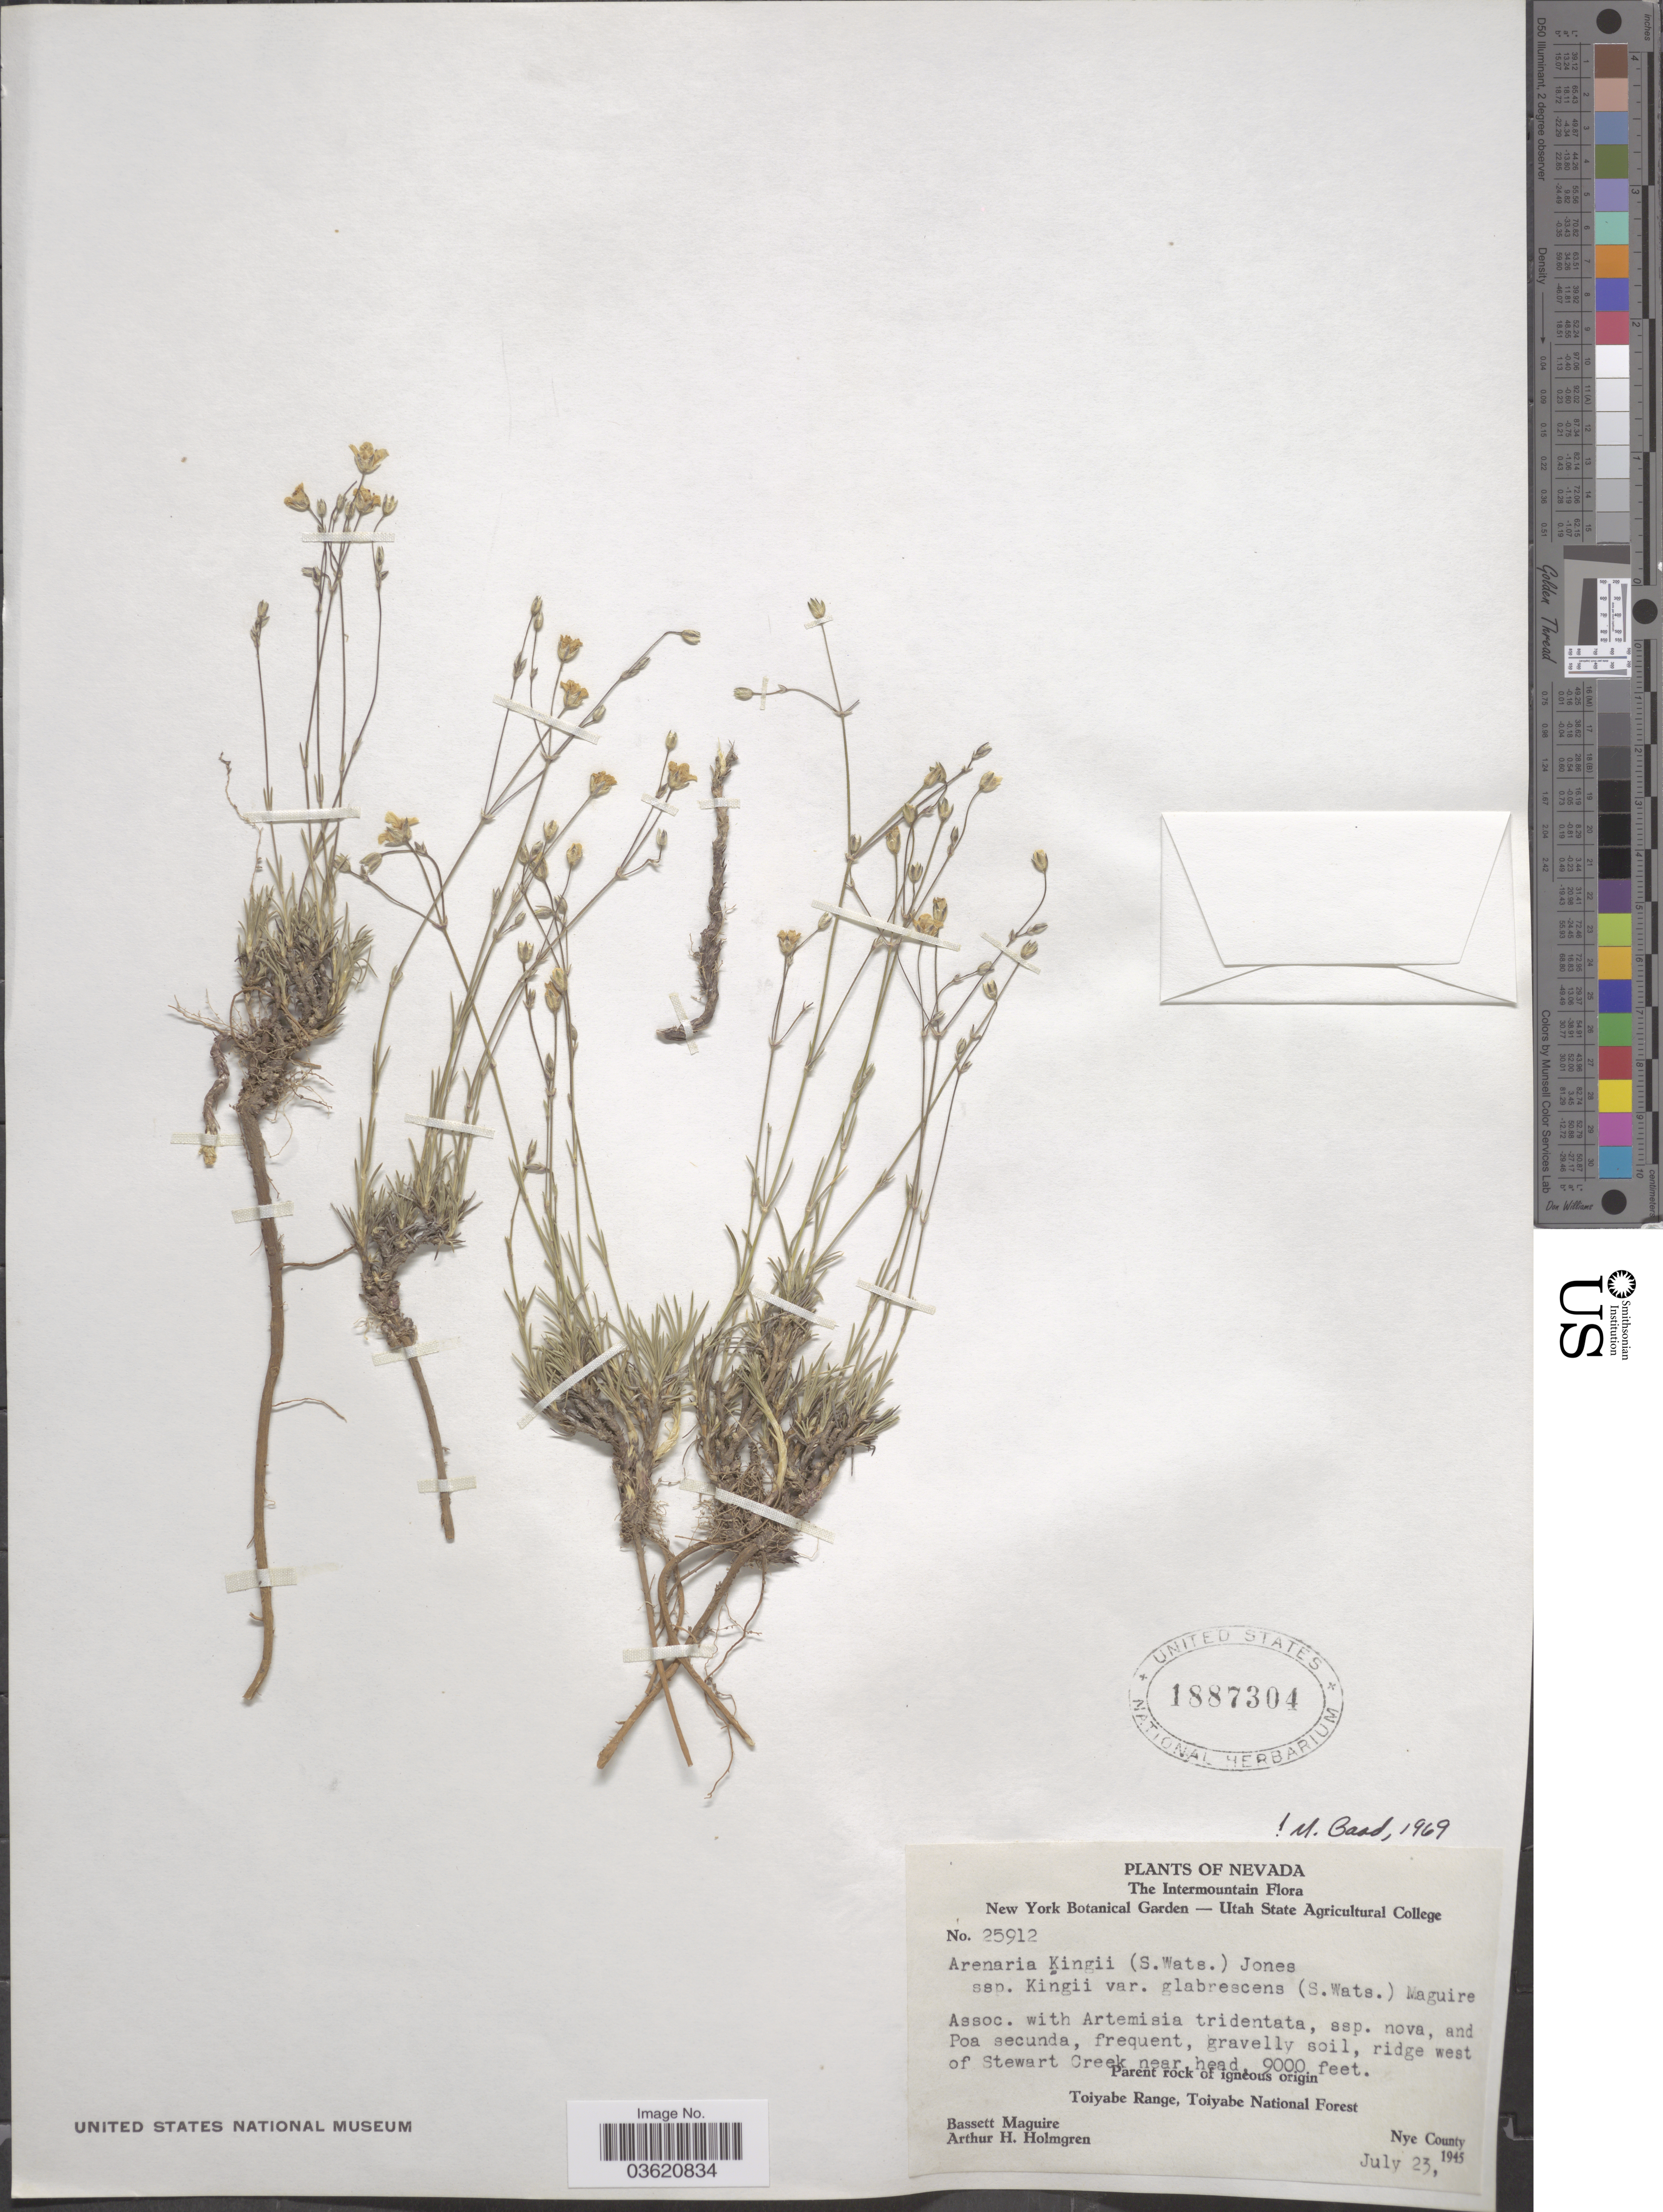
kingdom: Plantae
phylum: Tracheophyta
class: Magnoliopsida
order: Caryophyllales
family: Caryophyllaceae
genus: Eremogone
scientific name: Eremogone kingii var. glabrescens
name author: (S. Watson) Dorn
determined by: U.S. National Herbarium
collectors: B. Maguire & A. H. Holmgren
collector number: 25912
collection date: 1945-07-23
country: United States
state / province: Nevada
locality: The Intermountain. Ridge west of Stewart Creek near head. Toiyabe Range, Toiyabe National Forest. Nye County.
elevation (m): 2743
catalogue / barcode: US 1887304